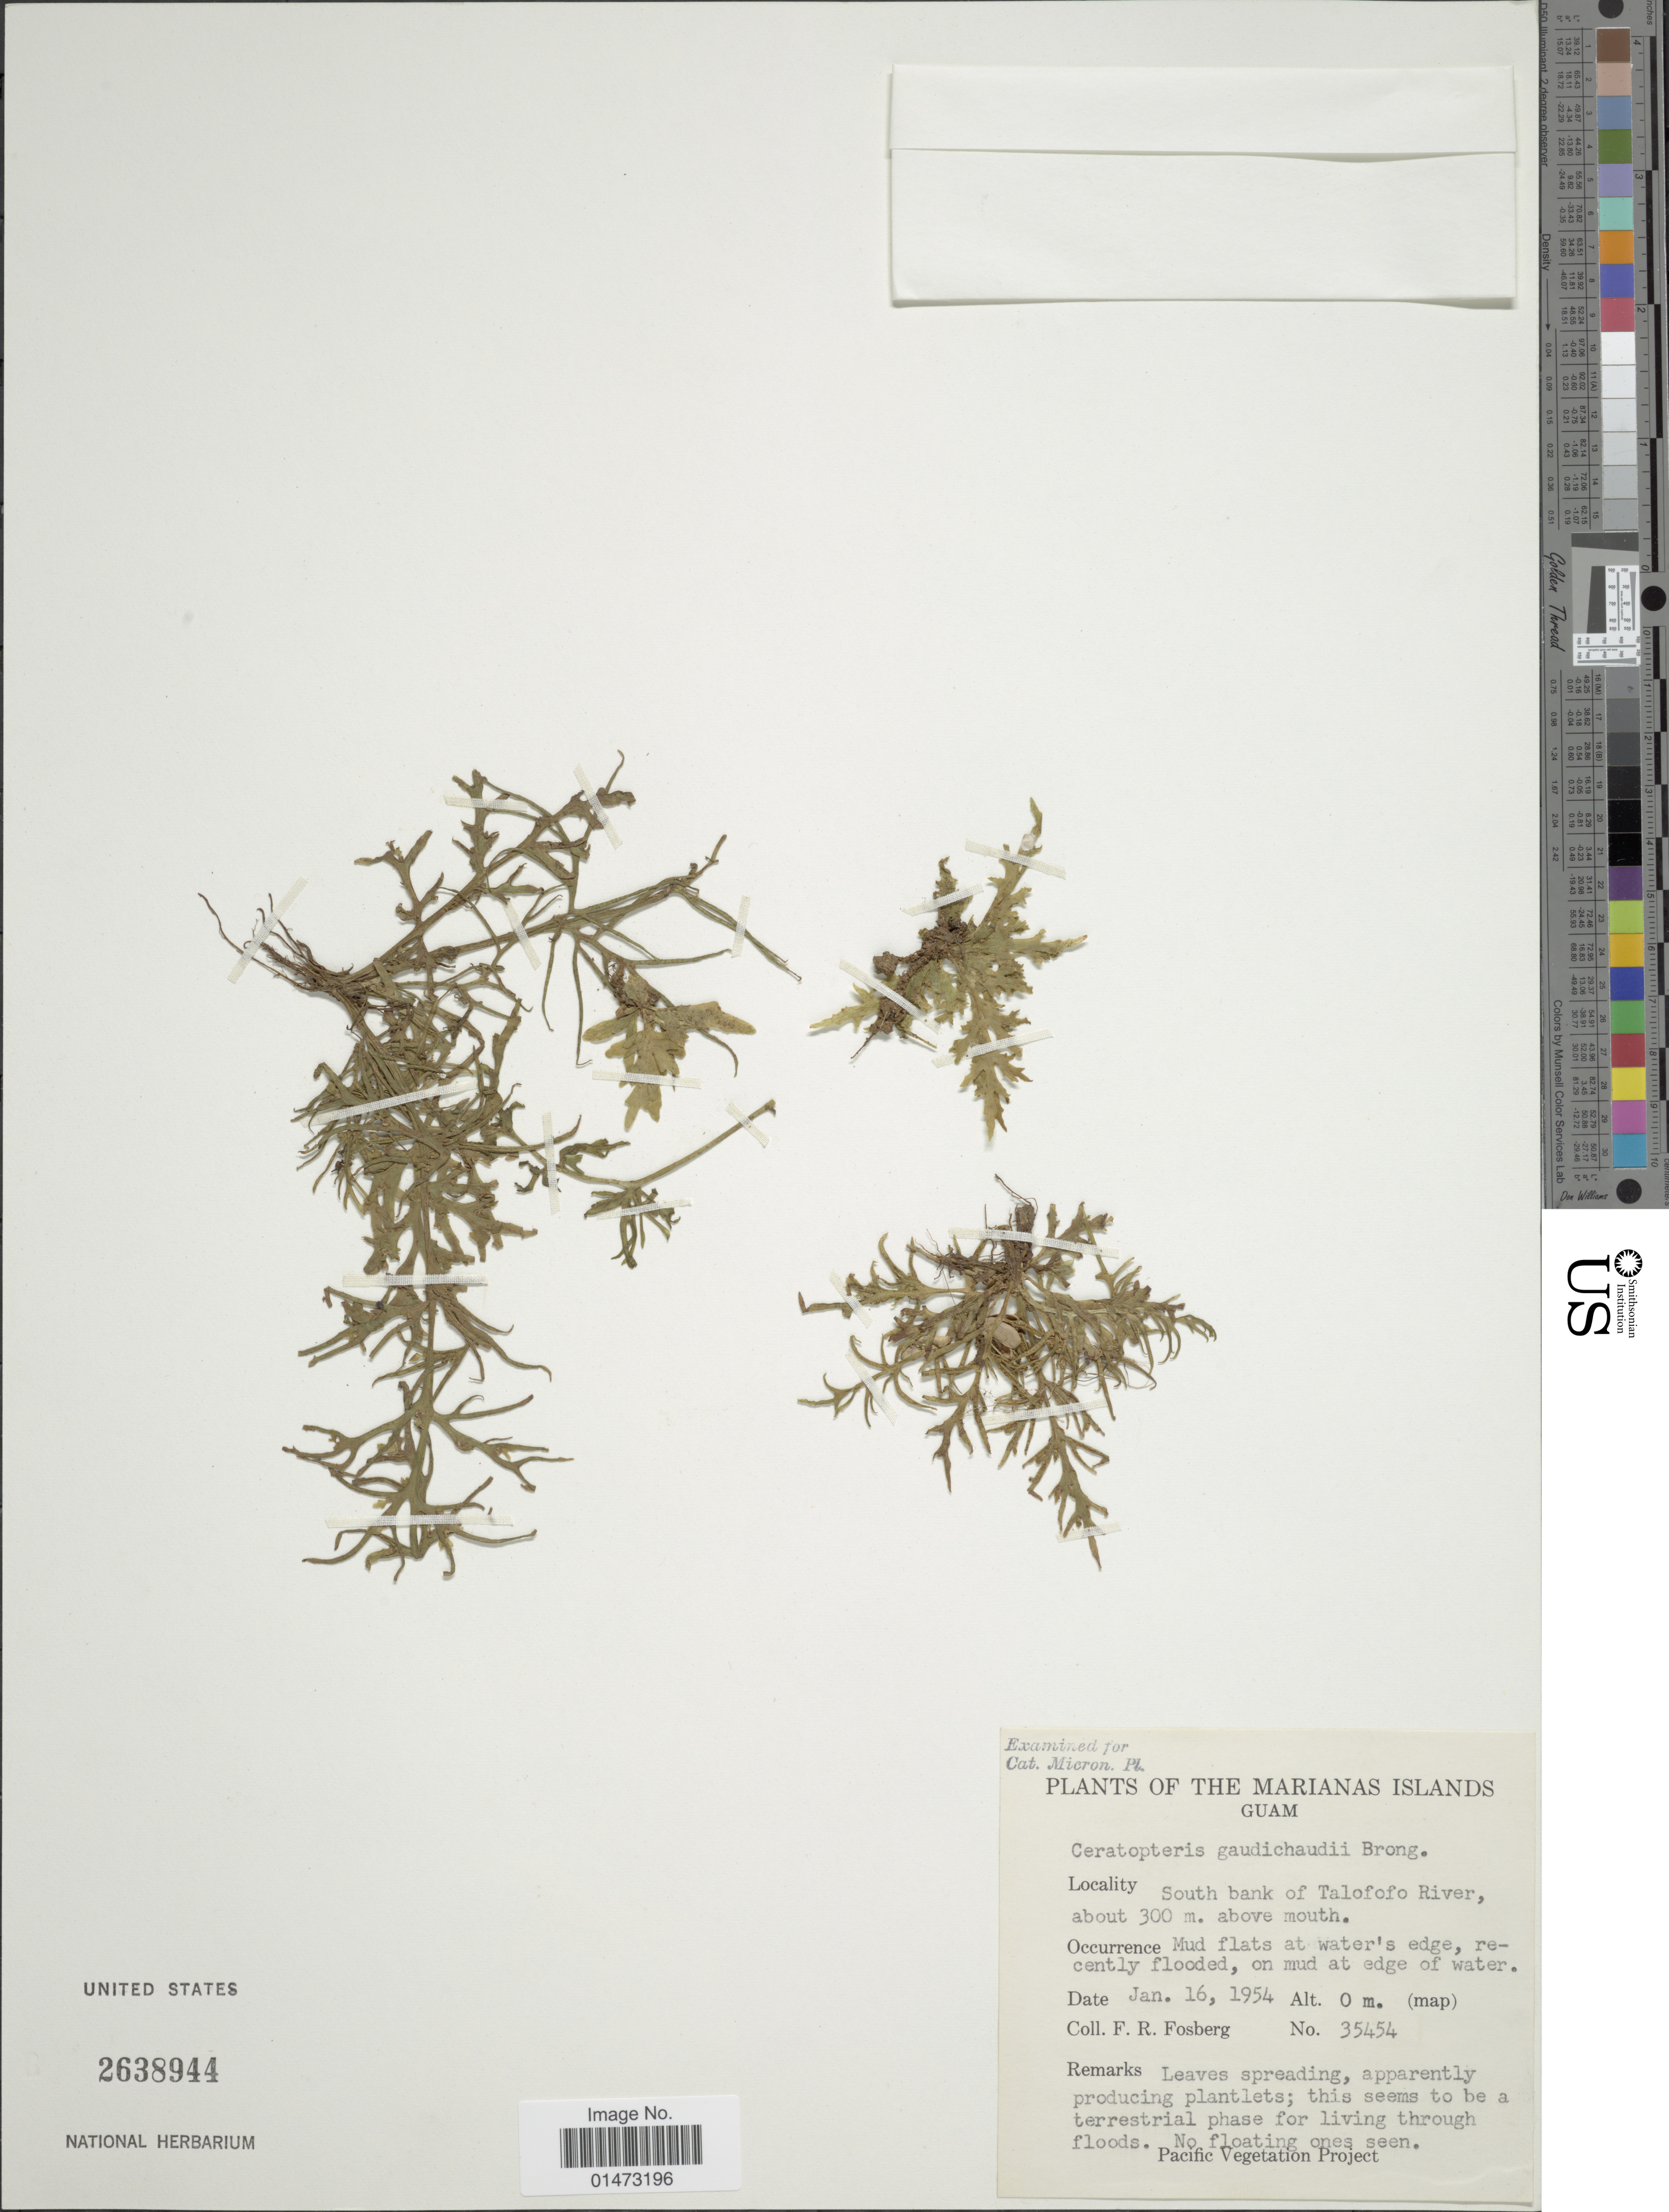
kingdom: Plantae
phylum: Tracheophyta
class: Polypodiopsida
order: Polypodiales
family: Pteridaceae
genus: Ceratopteris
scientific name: Ceratopteris gaudichaudii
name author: Brongn.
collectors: F. R. Fosberg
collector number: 35454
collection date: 1954-01-16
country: Guam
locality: Marianas Islands. South bank of Talofofo River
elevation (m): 300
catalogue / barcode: US 2638944